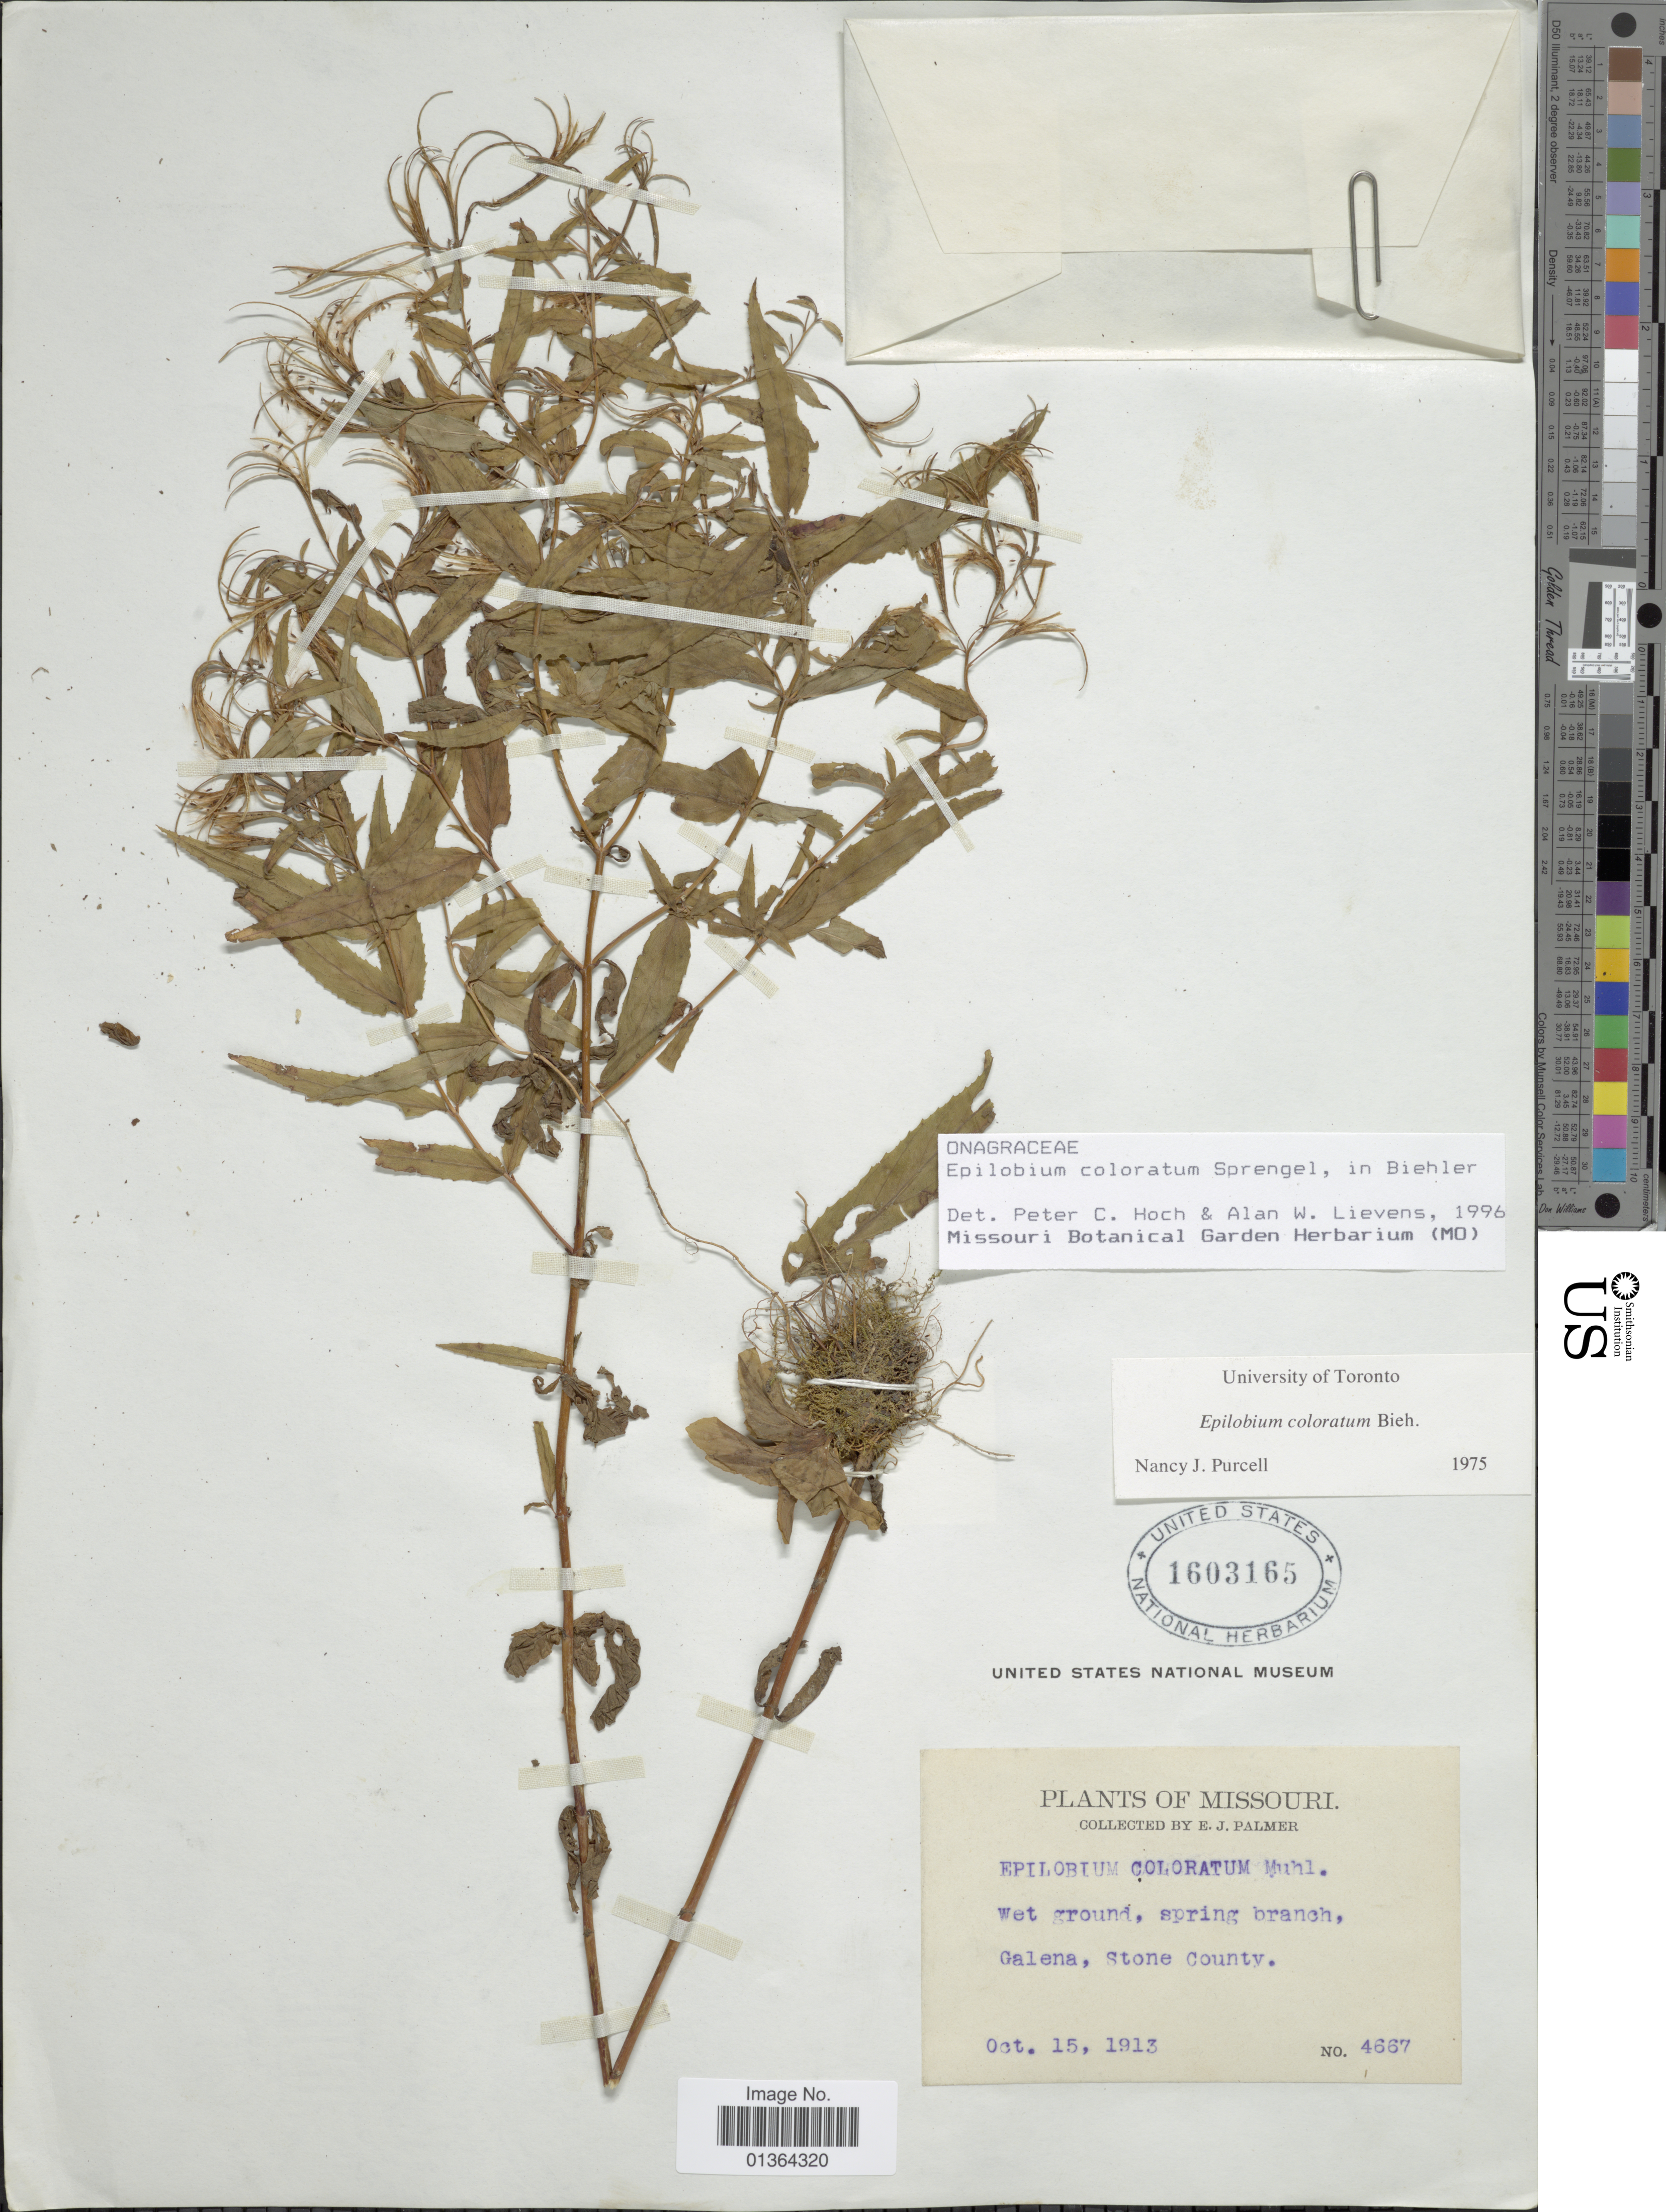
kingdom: Plantae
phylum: Tracheophyta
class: Magnoliopsida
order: Myrtales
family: Onagraceae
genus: Epilobium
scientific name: Epilobium coloratum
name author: Biehler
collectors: E. J. Palmer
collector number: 4667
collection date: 1913-10-15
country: United States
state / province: Missouri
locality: Galena, Stone County.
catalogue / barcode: US 1603165